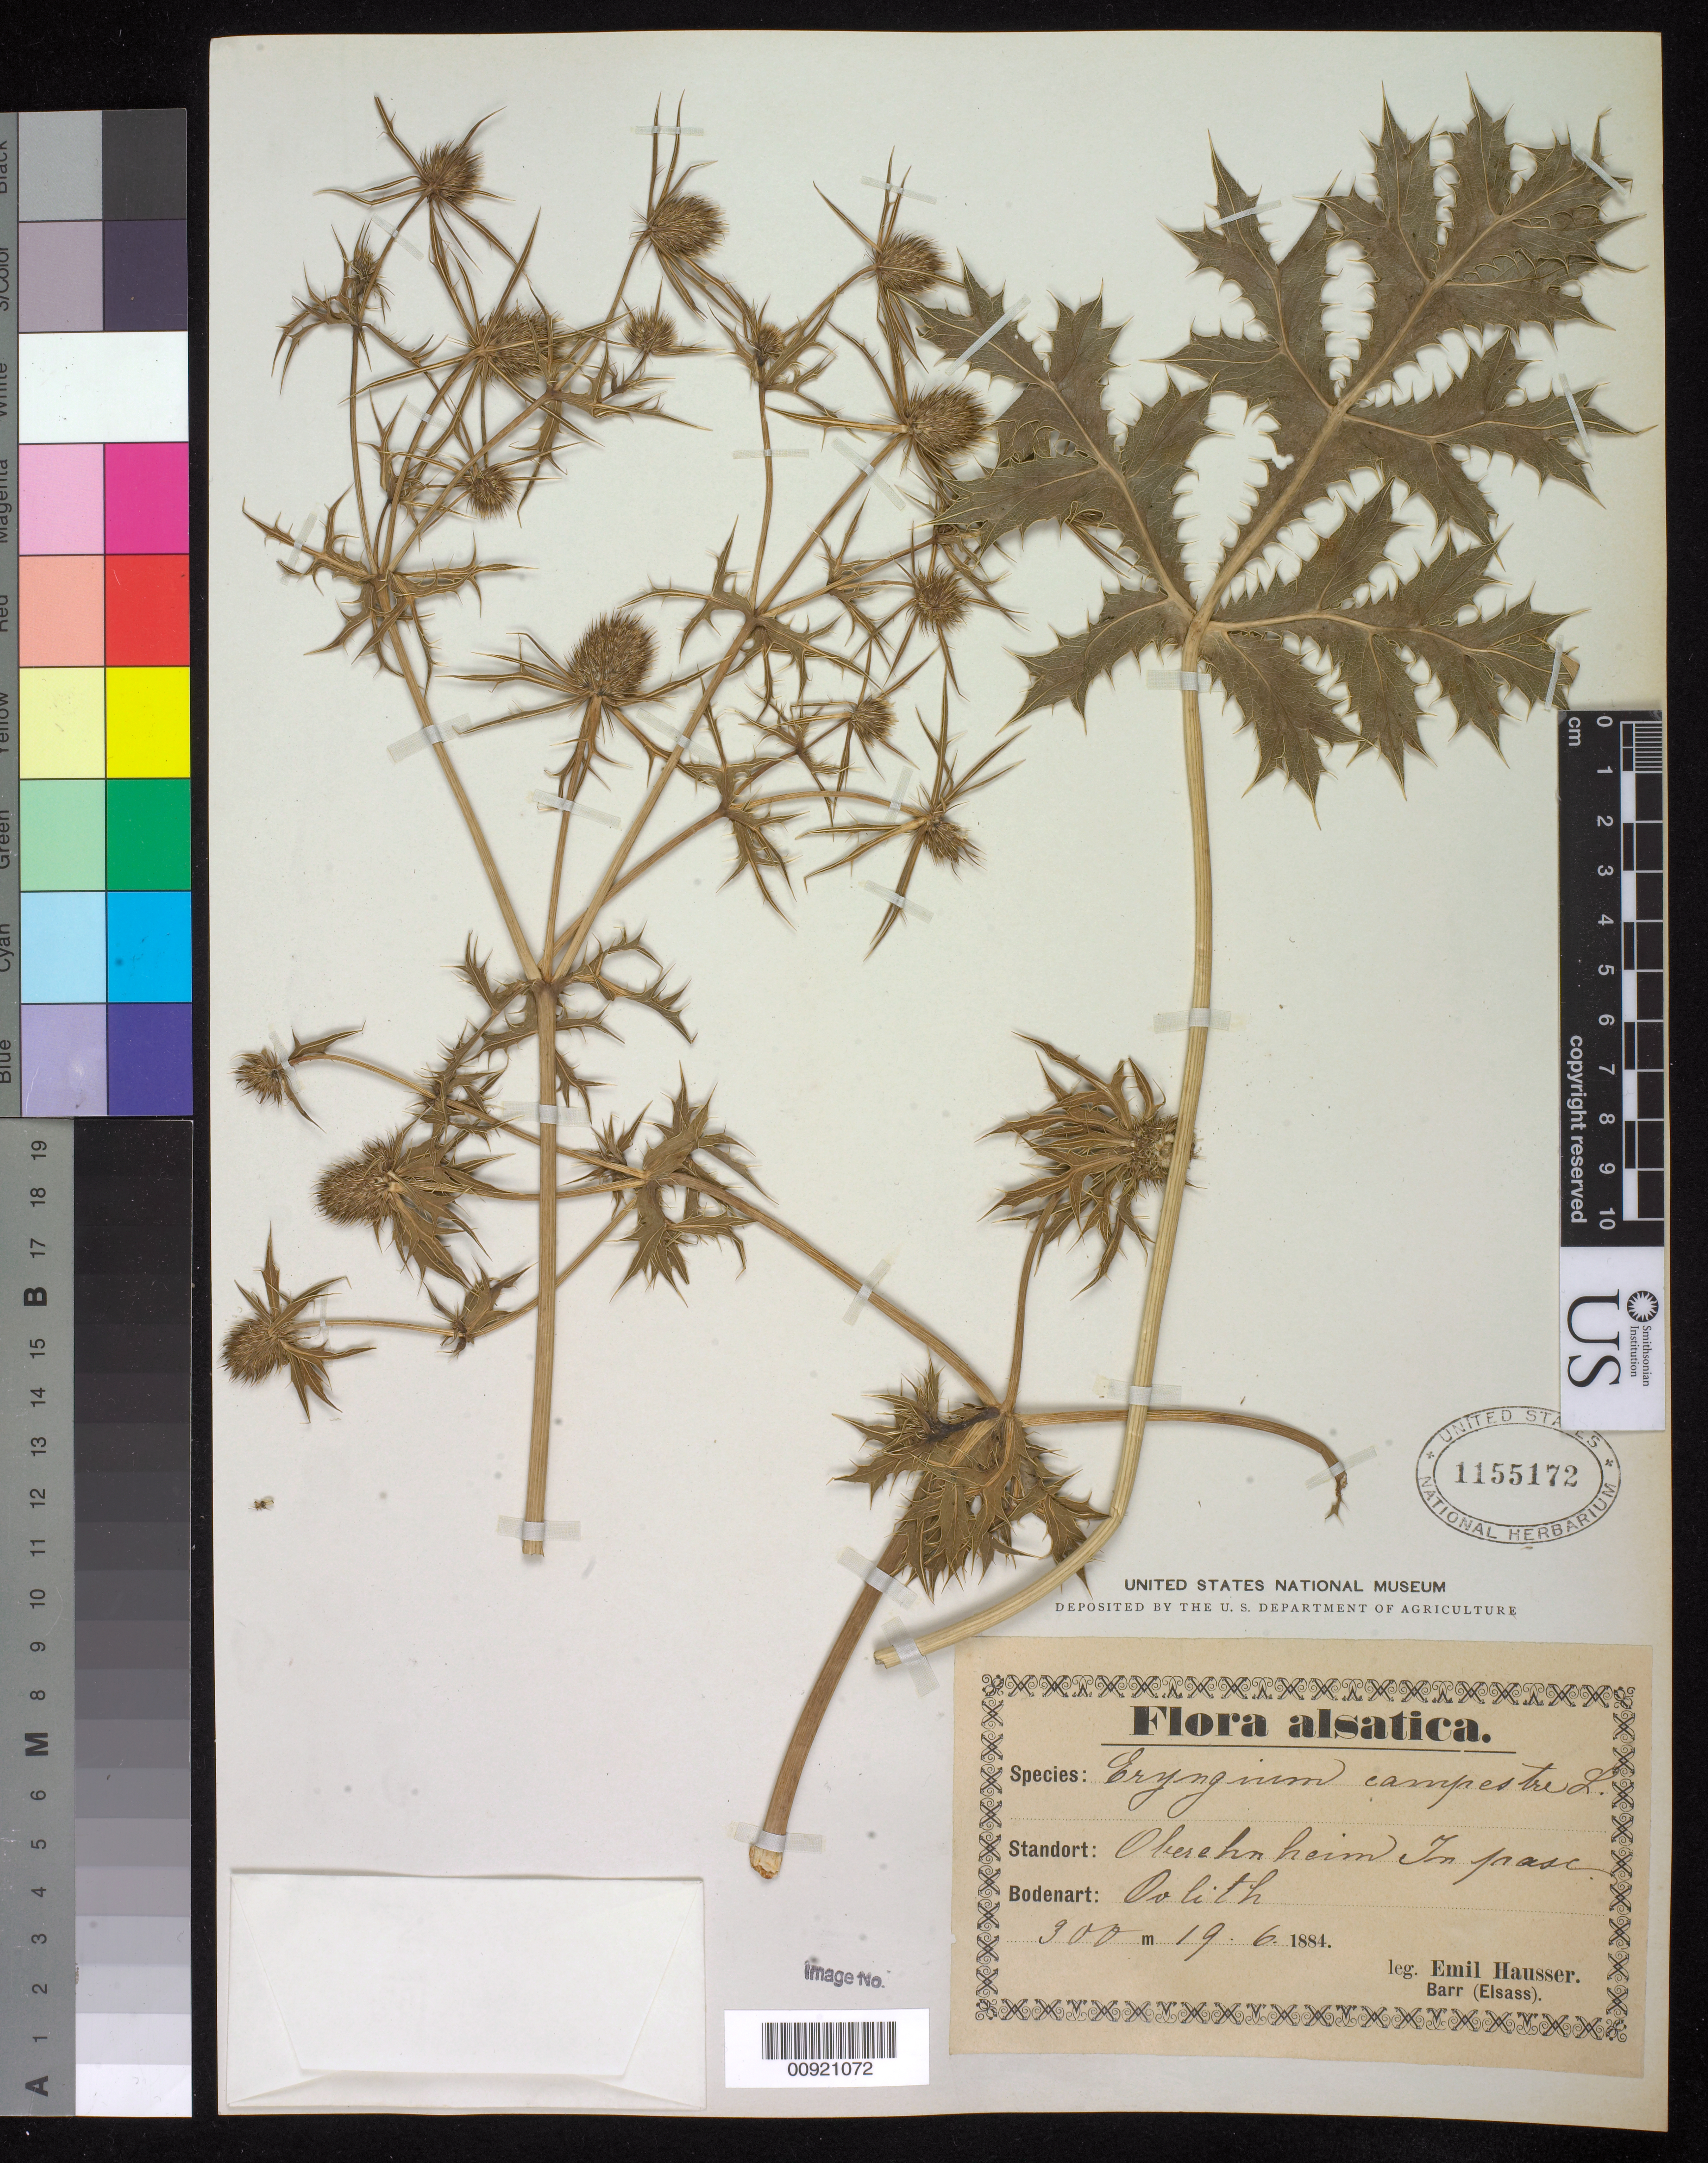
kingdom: Plantae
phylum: Tracheophyta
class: Magnoliopsida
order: Apiales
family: Apiaceae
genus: Eryngium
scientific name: Eryngium campestre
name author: L.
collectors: E. Hausser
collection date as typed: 19 Jun 1884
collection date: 1884-06-19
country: France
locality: Oberehnheim Jn[frase]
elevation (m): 300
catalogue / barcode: US 1155172